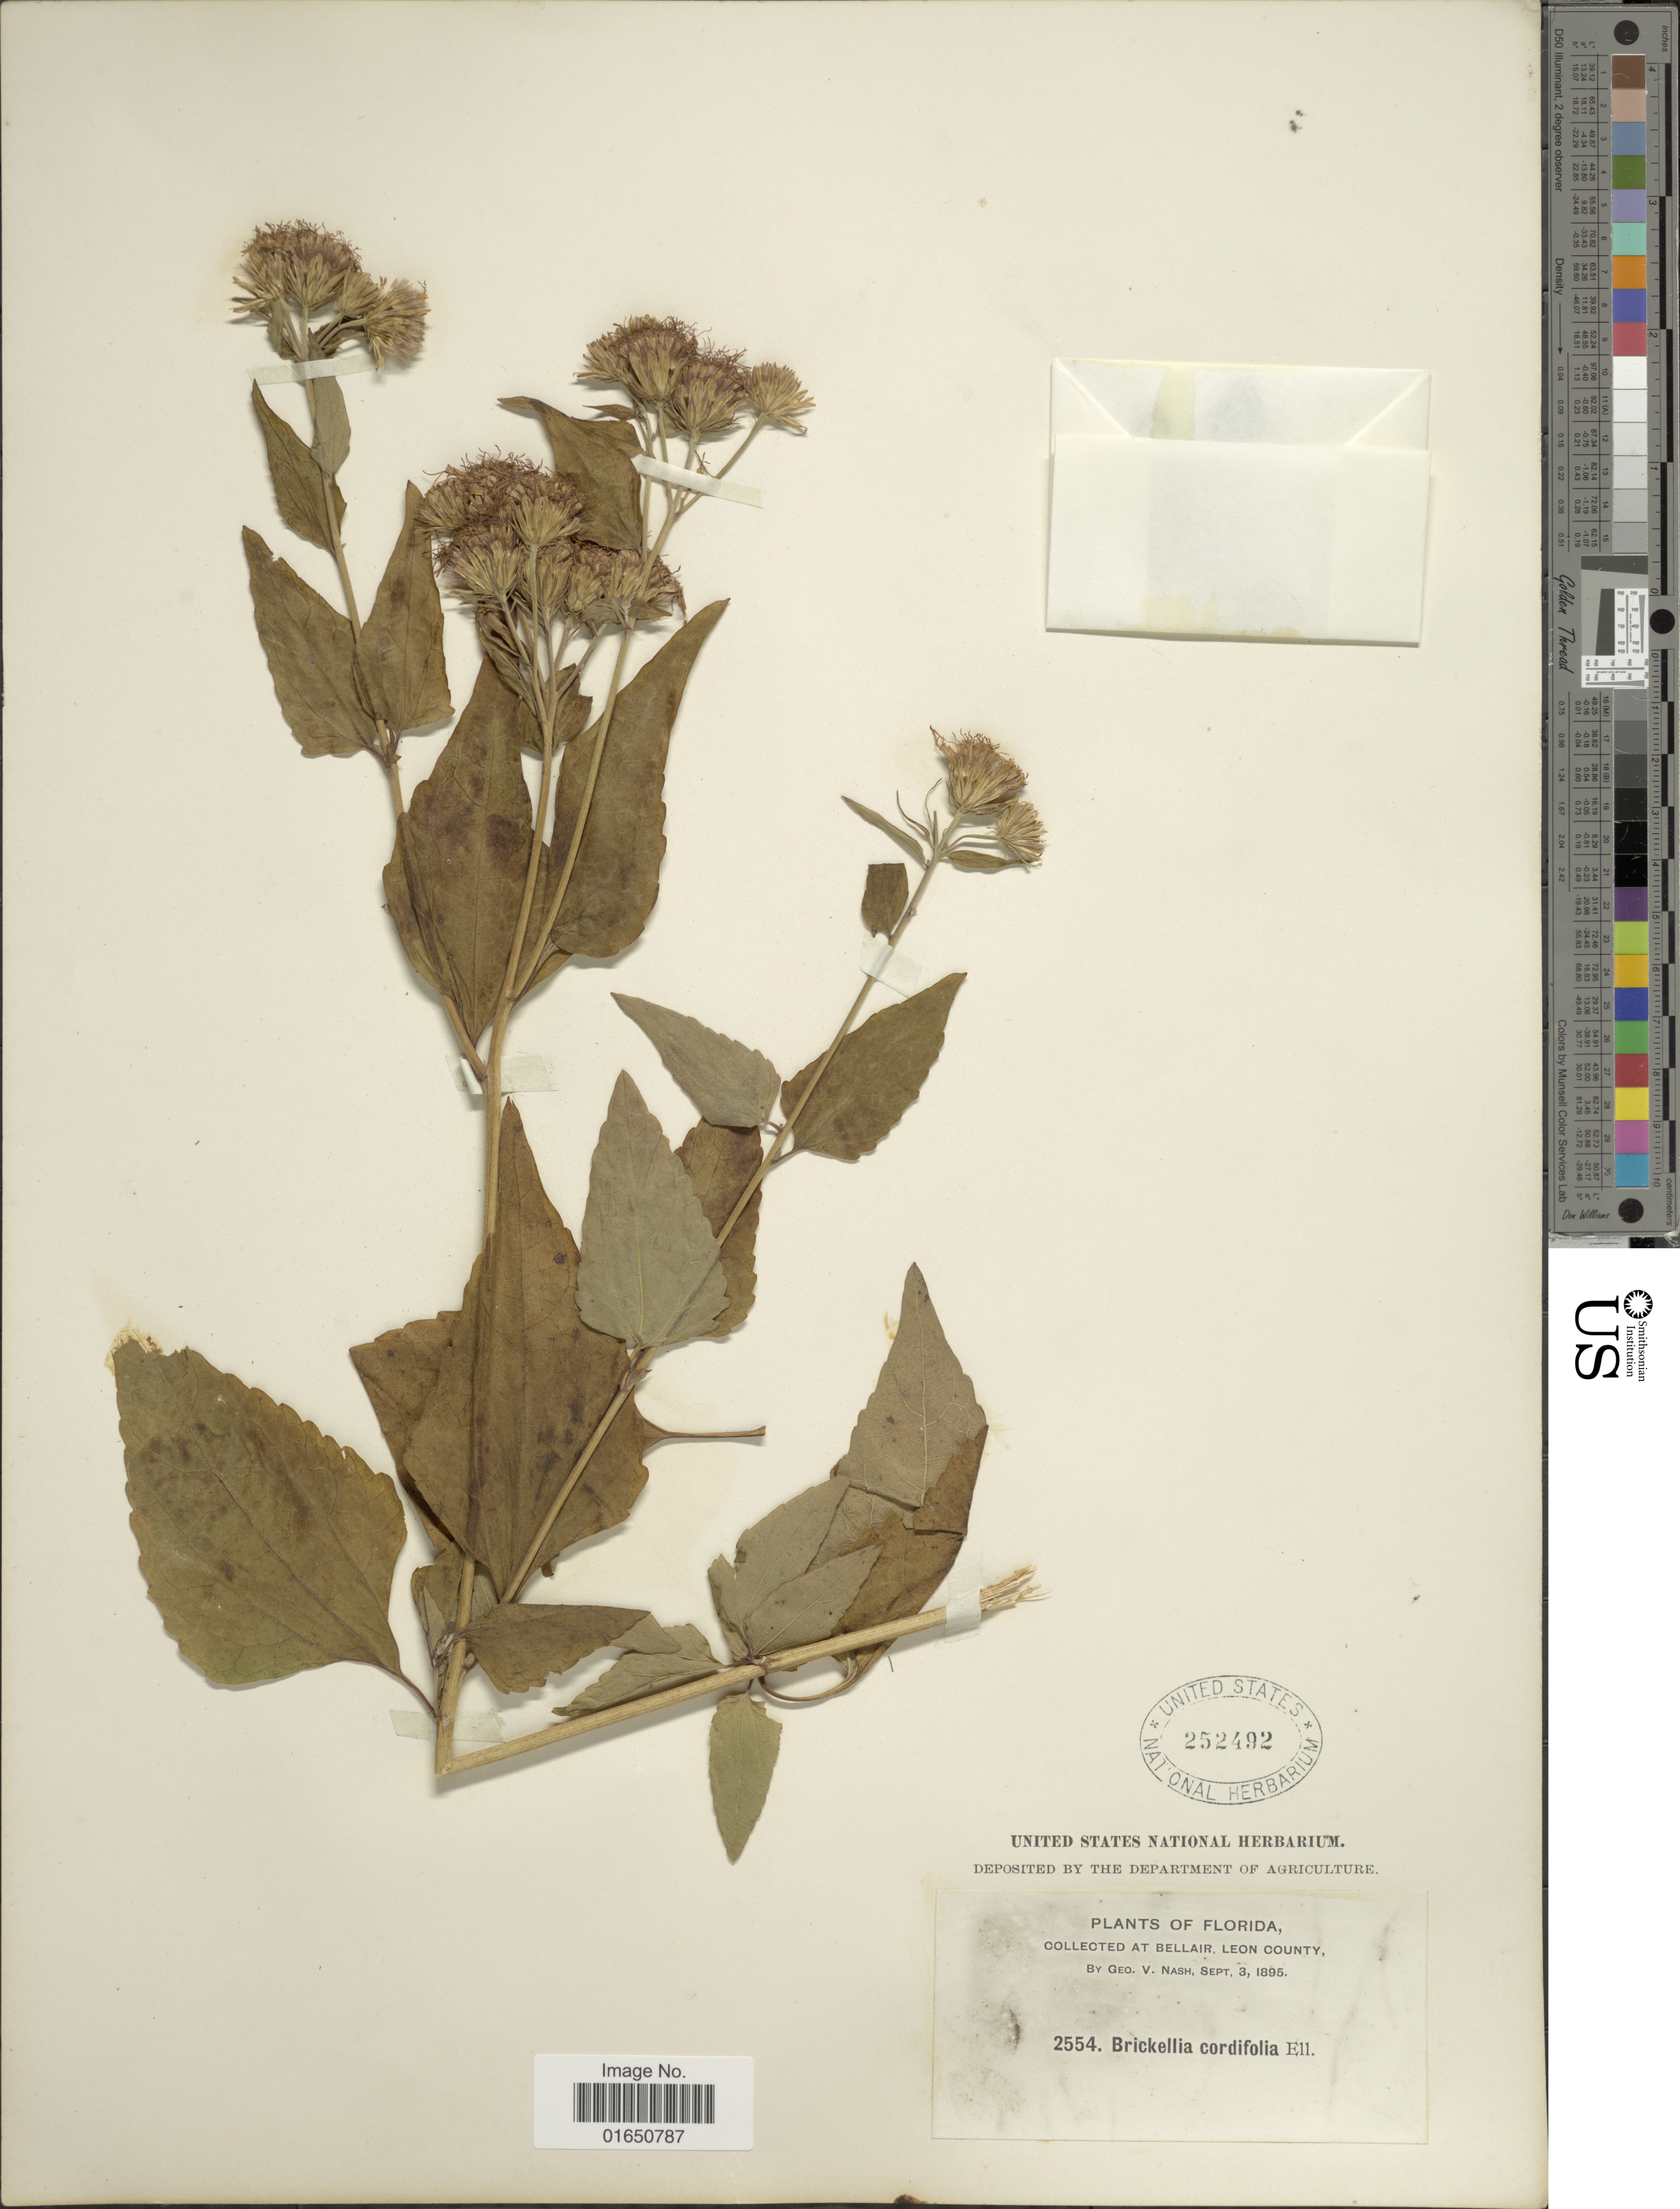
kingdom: Plantae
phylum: Tracheophyta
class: Magnoliopsida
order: Asterales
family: Asteraceae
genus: Brickellia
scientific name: Brickellia coridifolia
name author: (DC.) B.L. Rob.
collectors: G. V. Nash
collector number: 2554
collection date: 1895-09-03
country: United States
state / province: Florida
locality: Bellair, Leon County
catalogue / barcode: US 252492